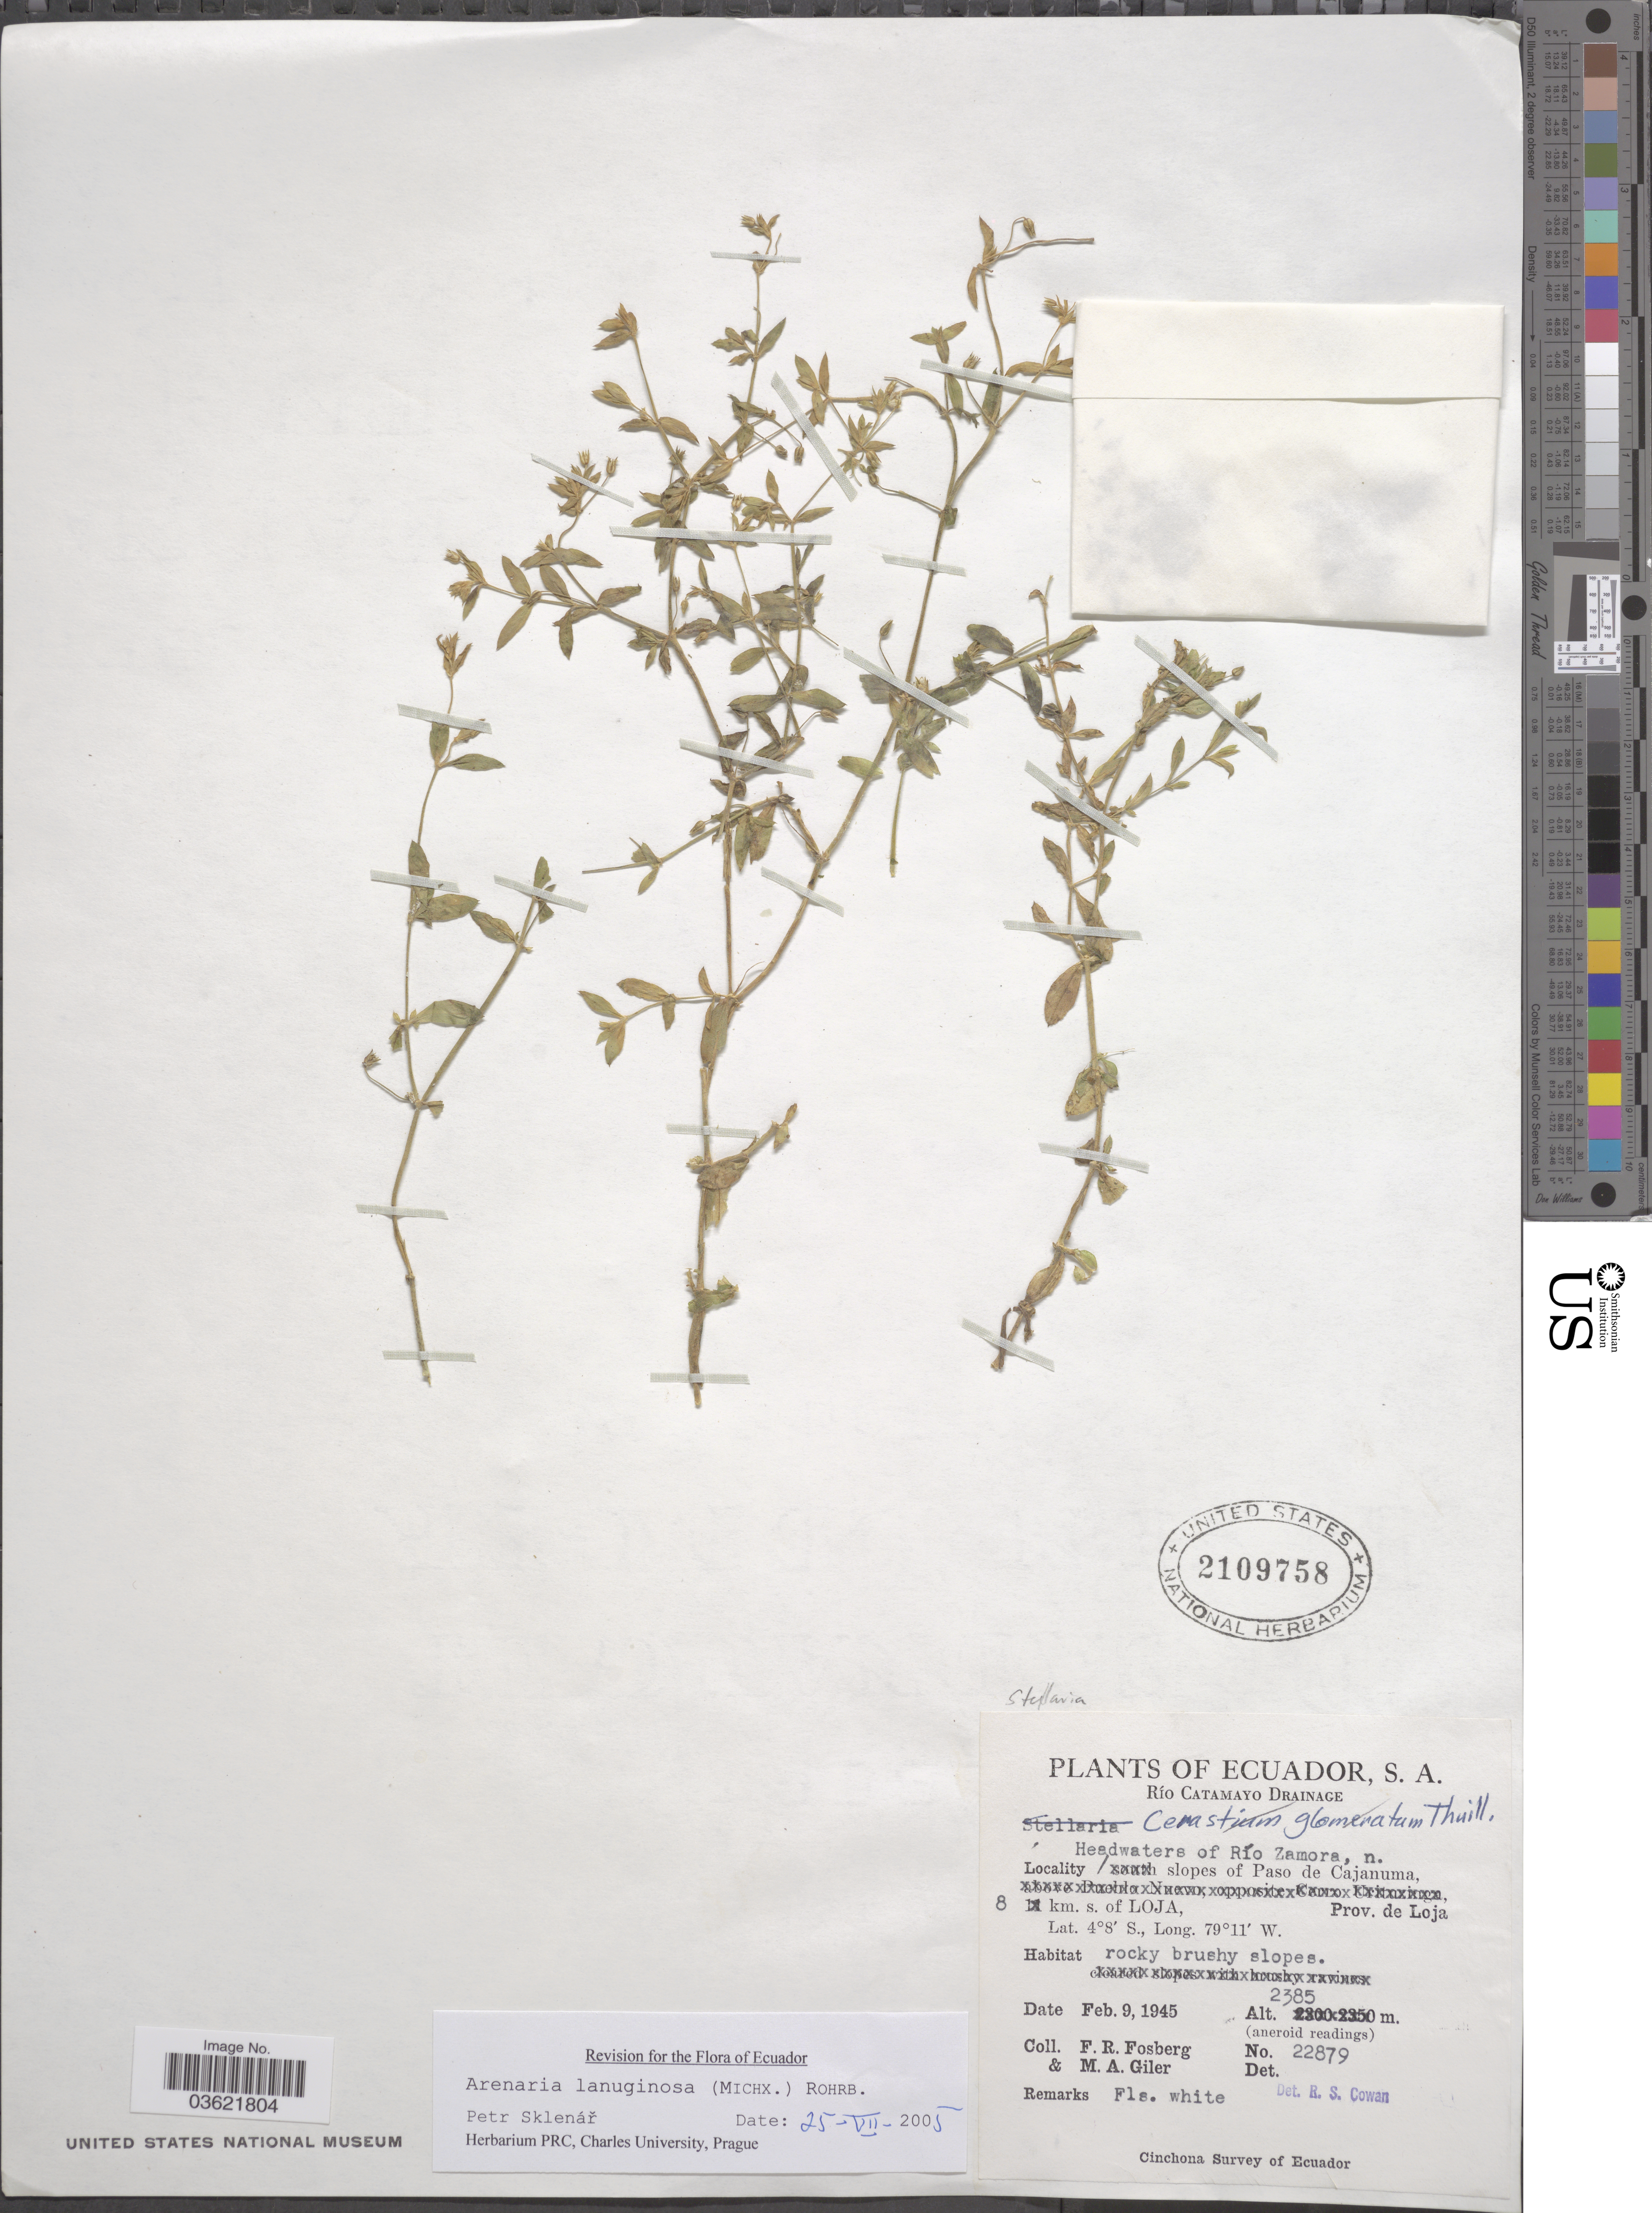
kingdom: Plantae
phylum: Tracheophyta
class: Magnoliopsida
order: Caryophyllales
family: Caryophyllaceae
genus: Arenaria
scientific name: Arenaria lanuginosa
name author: (Michx.) Rohrb.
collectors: F. R. Fosberg & M. Giler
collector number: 22879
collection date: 1945-02-09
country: Ecuador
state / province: Loja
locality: Río Catamayo Drainage. Headwaters of Río Zamora, n. slopes of Paso de Cajanuma. 8 km. s. of Loja.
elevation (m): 2385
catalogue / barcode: US 2109758